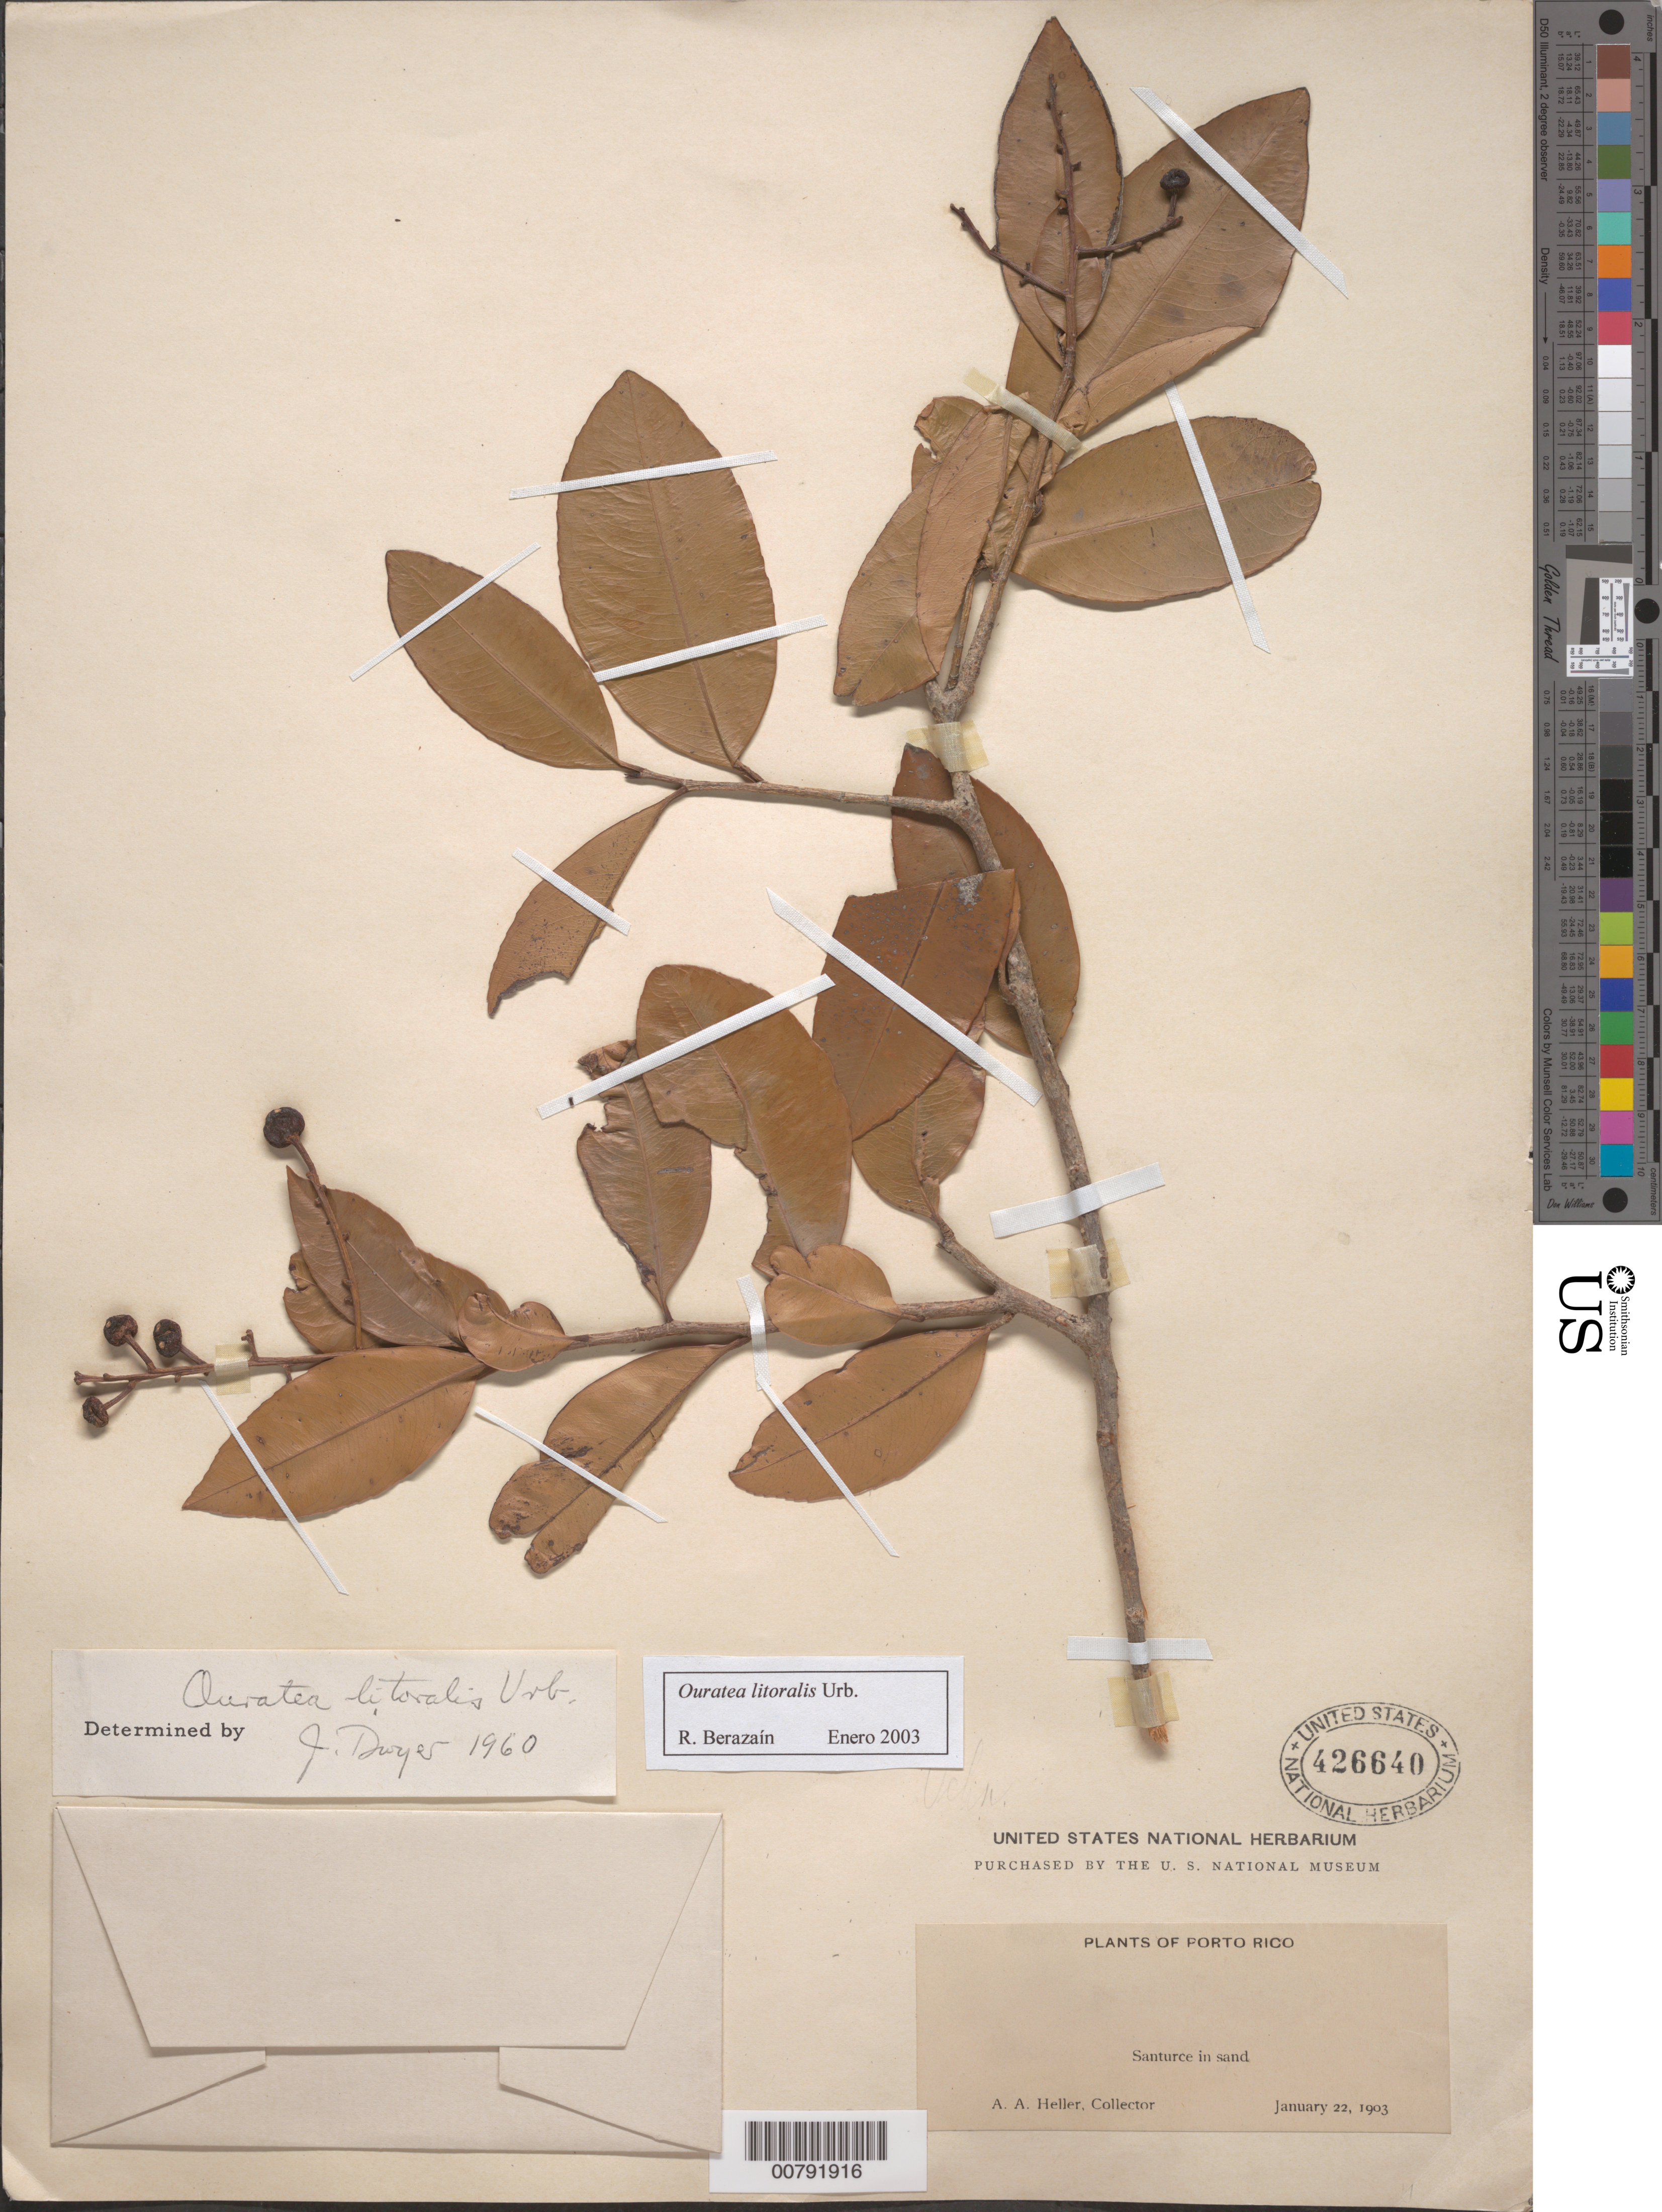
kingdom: Plantae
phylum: Tracheophyta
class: Magnoliopsida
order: Malpighiales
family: Ochnaceae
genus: Ouratea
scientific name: Ouratea littoralis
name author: Urb.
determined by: Berazaín, R.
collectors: A. A. Heller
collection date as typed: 22 Jan 1903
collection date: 1903-01-22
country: Puerto Rico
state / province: San Juan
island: Puerto Rico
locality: Santurce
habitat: In sand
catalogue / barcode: US 426640